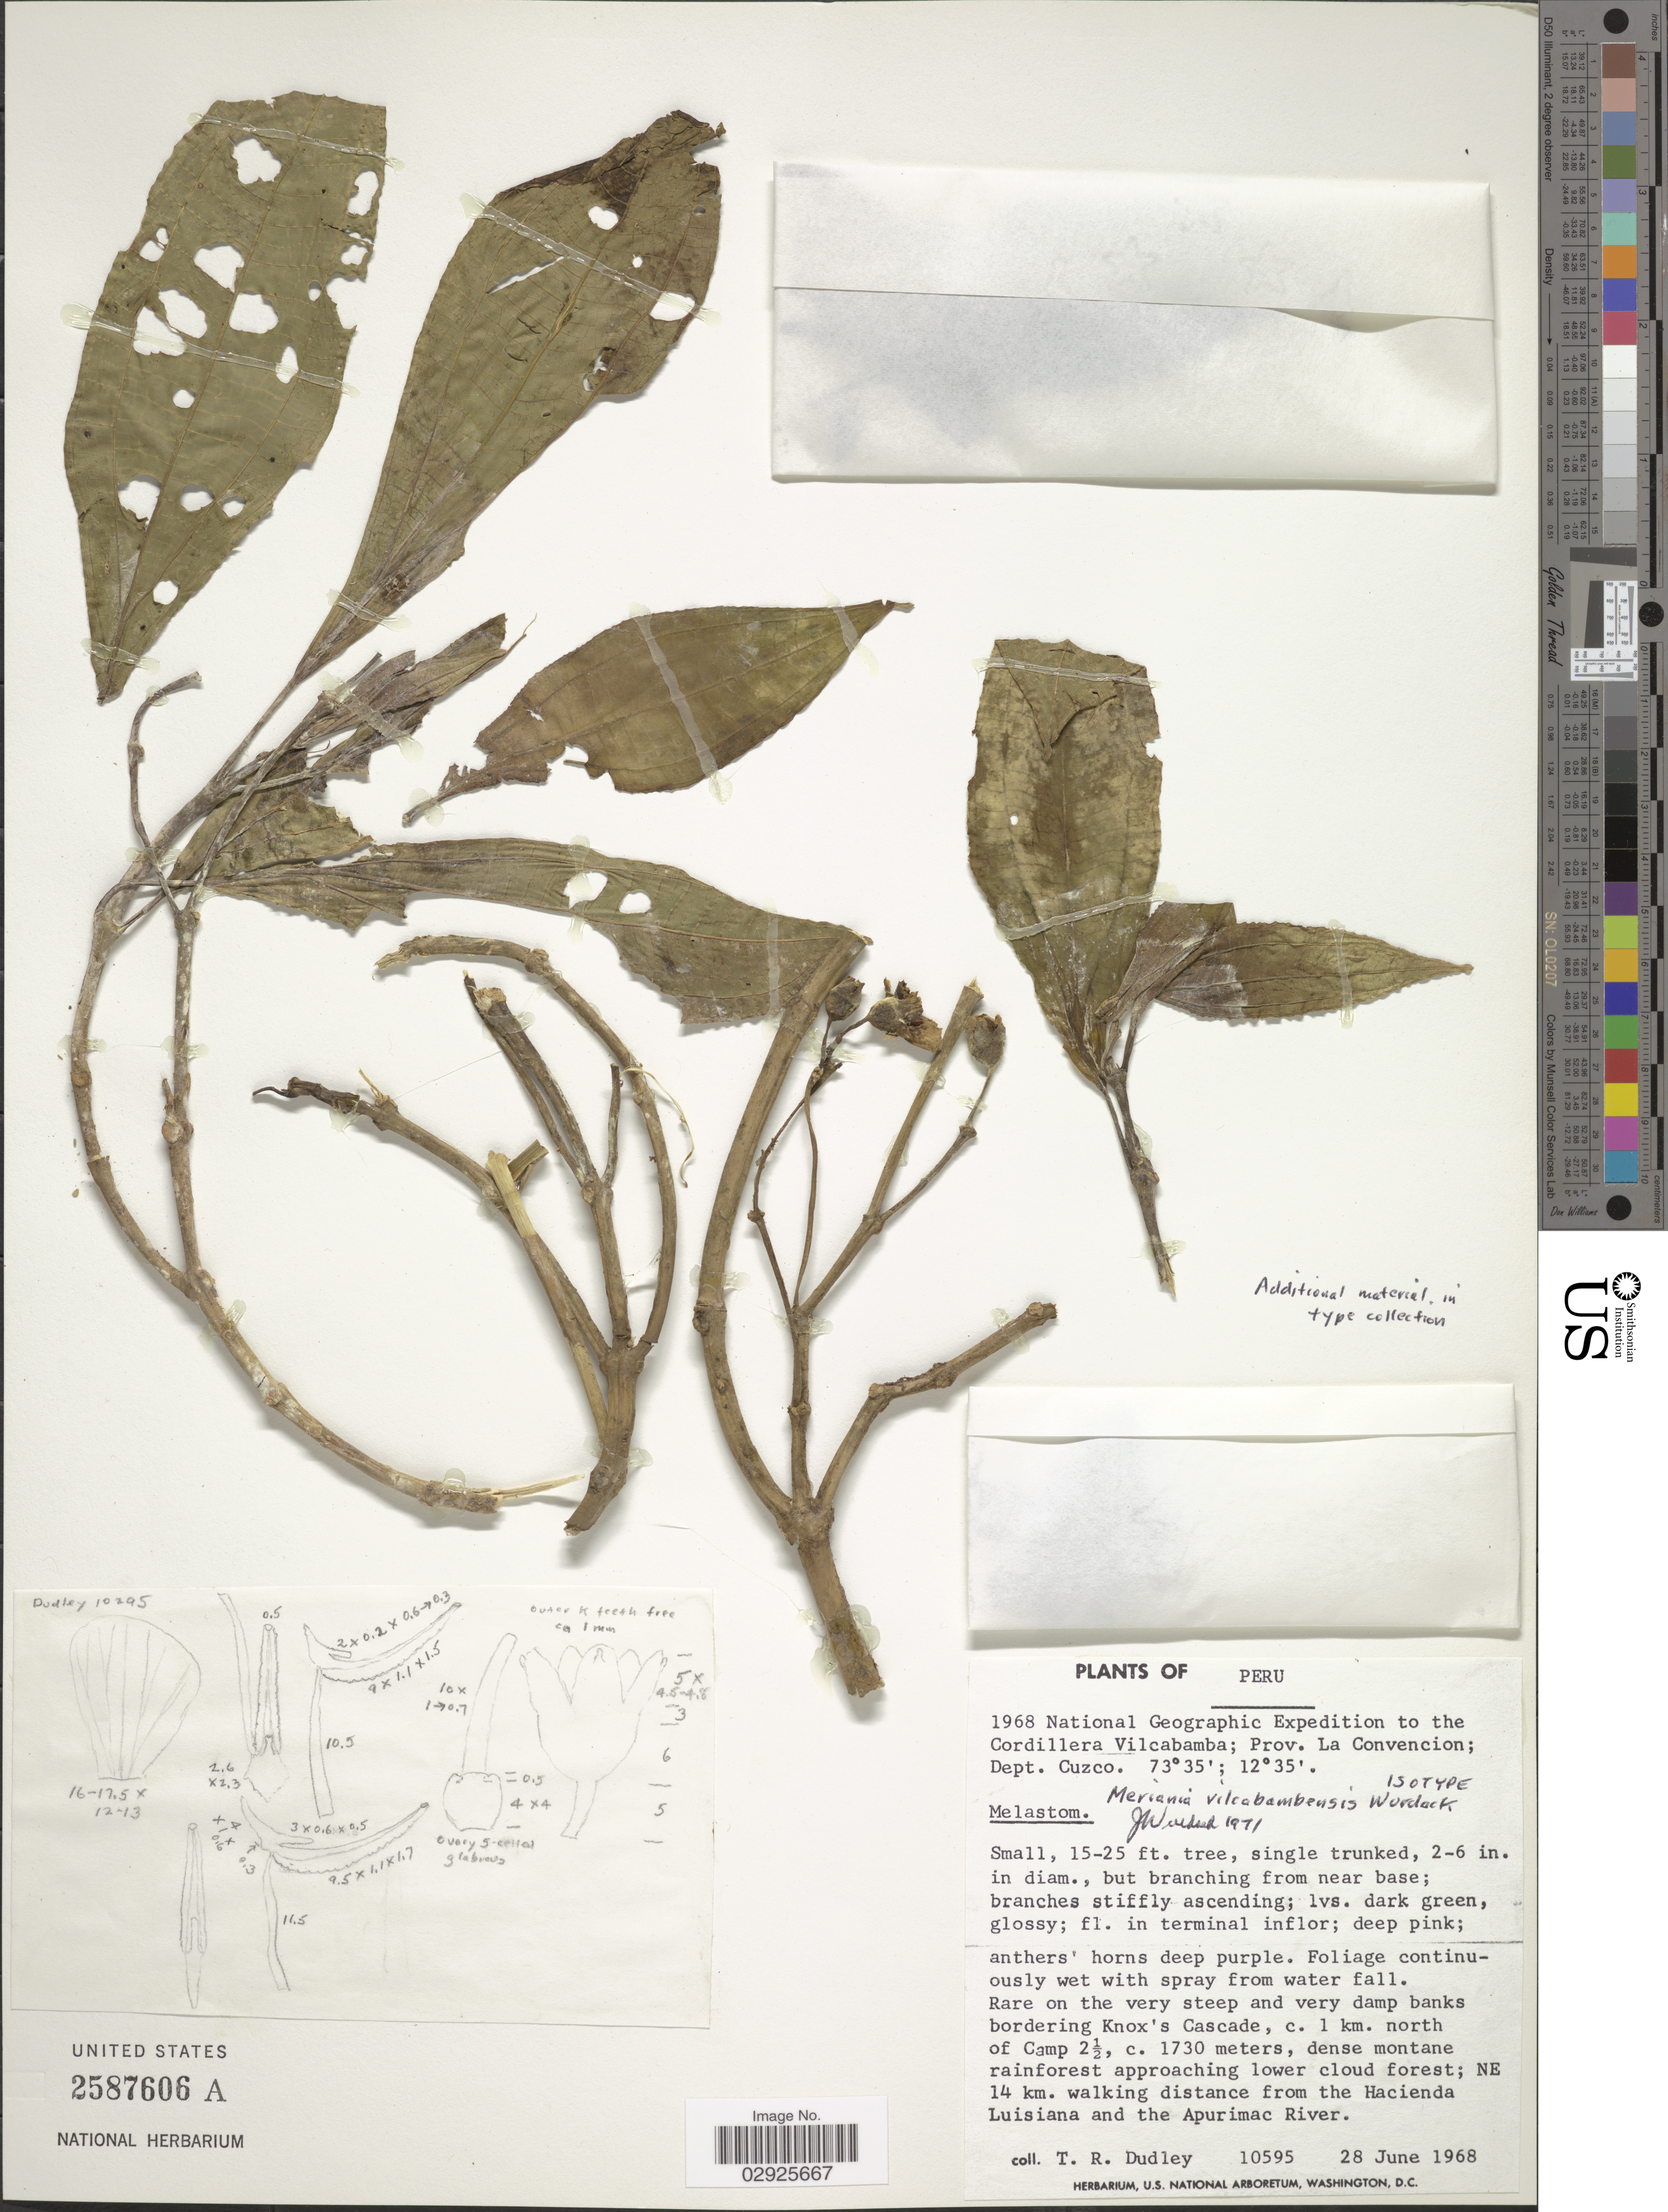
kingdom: Plantae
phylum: Tracheophyta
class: Magnoliopsida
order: Myrtales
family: Melastomataceae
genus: Meriania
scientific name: Meriania vilcabambensis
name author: Wurdack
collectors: T. R. Dudley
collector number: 10595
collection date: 1968-06-28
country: Peru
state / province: Cusco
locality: Cordillera Vilcabamba; Prov. La Convencion; Dept. Cuzco. Bordering Knox's Cascade, c. 1 km. north of Camp 2½. NE 14 km. walking distance from the Hacienda Luisiana and the Apurimac River.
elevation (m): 1730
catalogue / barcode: US 2587606A